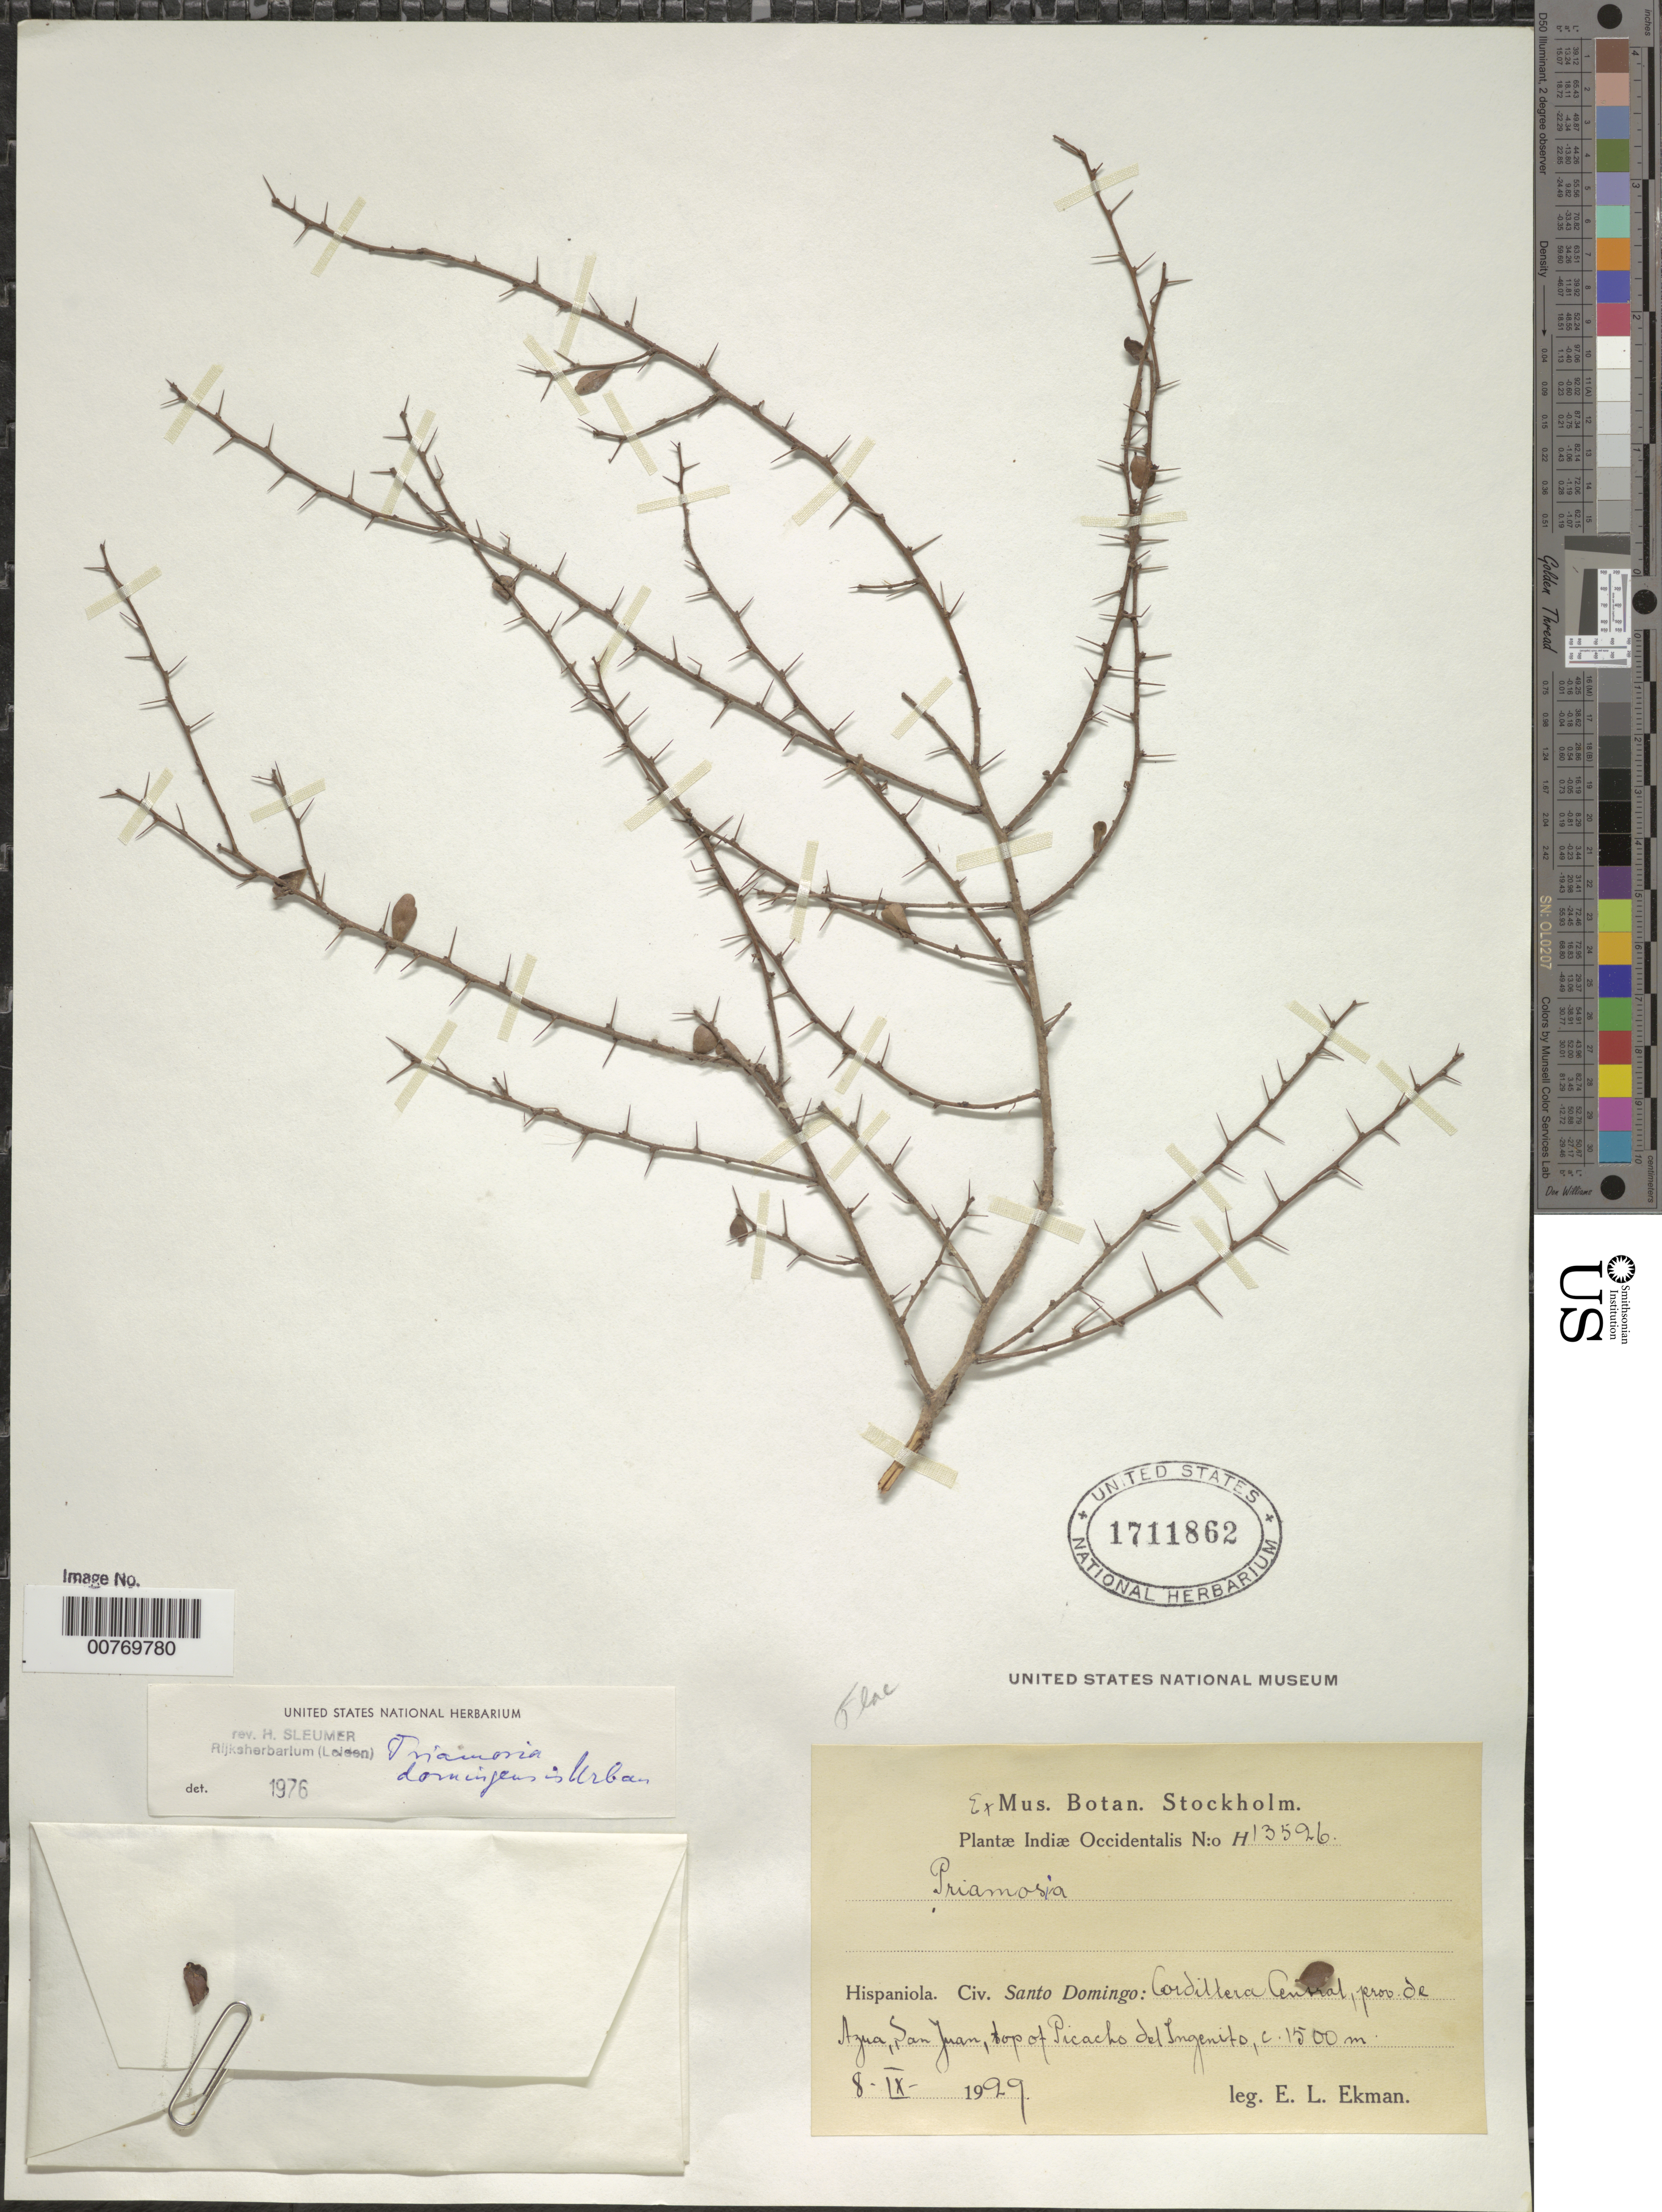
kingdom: Plantae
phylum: Tracheophyta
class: Magnoliopsida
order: Malpighiales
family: Salicaceae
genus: Xylosma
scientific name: Xylosma domingensis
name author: (Urb.) Alford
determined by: Sleumer, H. O.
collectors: E. L. Ekman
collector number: H 13526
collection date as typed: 08 Sep 1929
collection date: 1929-09-08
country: Dominican Republic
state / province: Azua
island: Hispaniola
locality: Cordillera Central, San Juan.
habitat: Top of Picacho del Ingenito.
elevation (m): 1500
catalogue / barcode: US 1711862